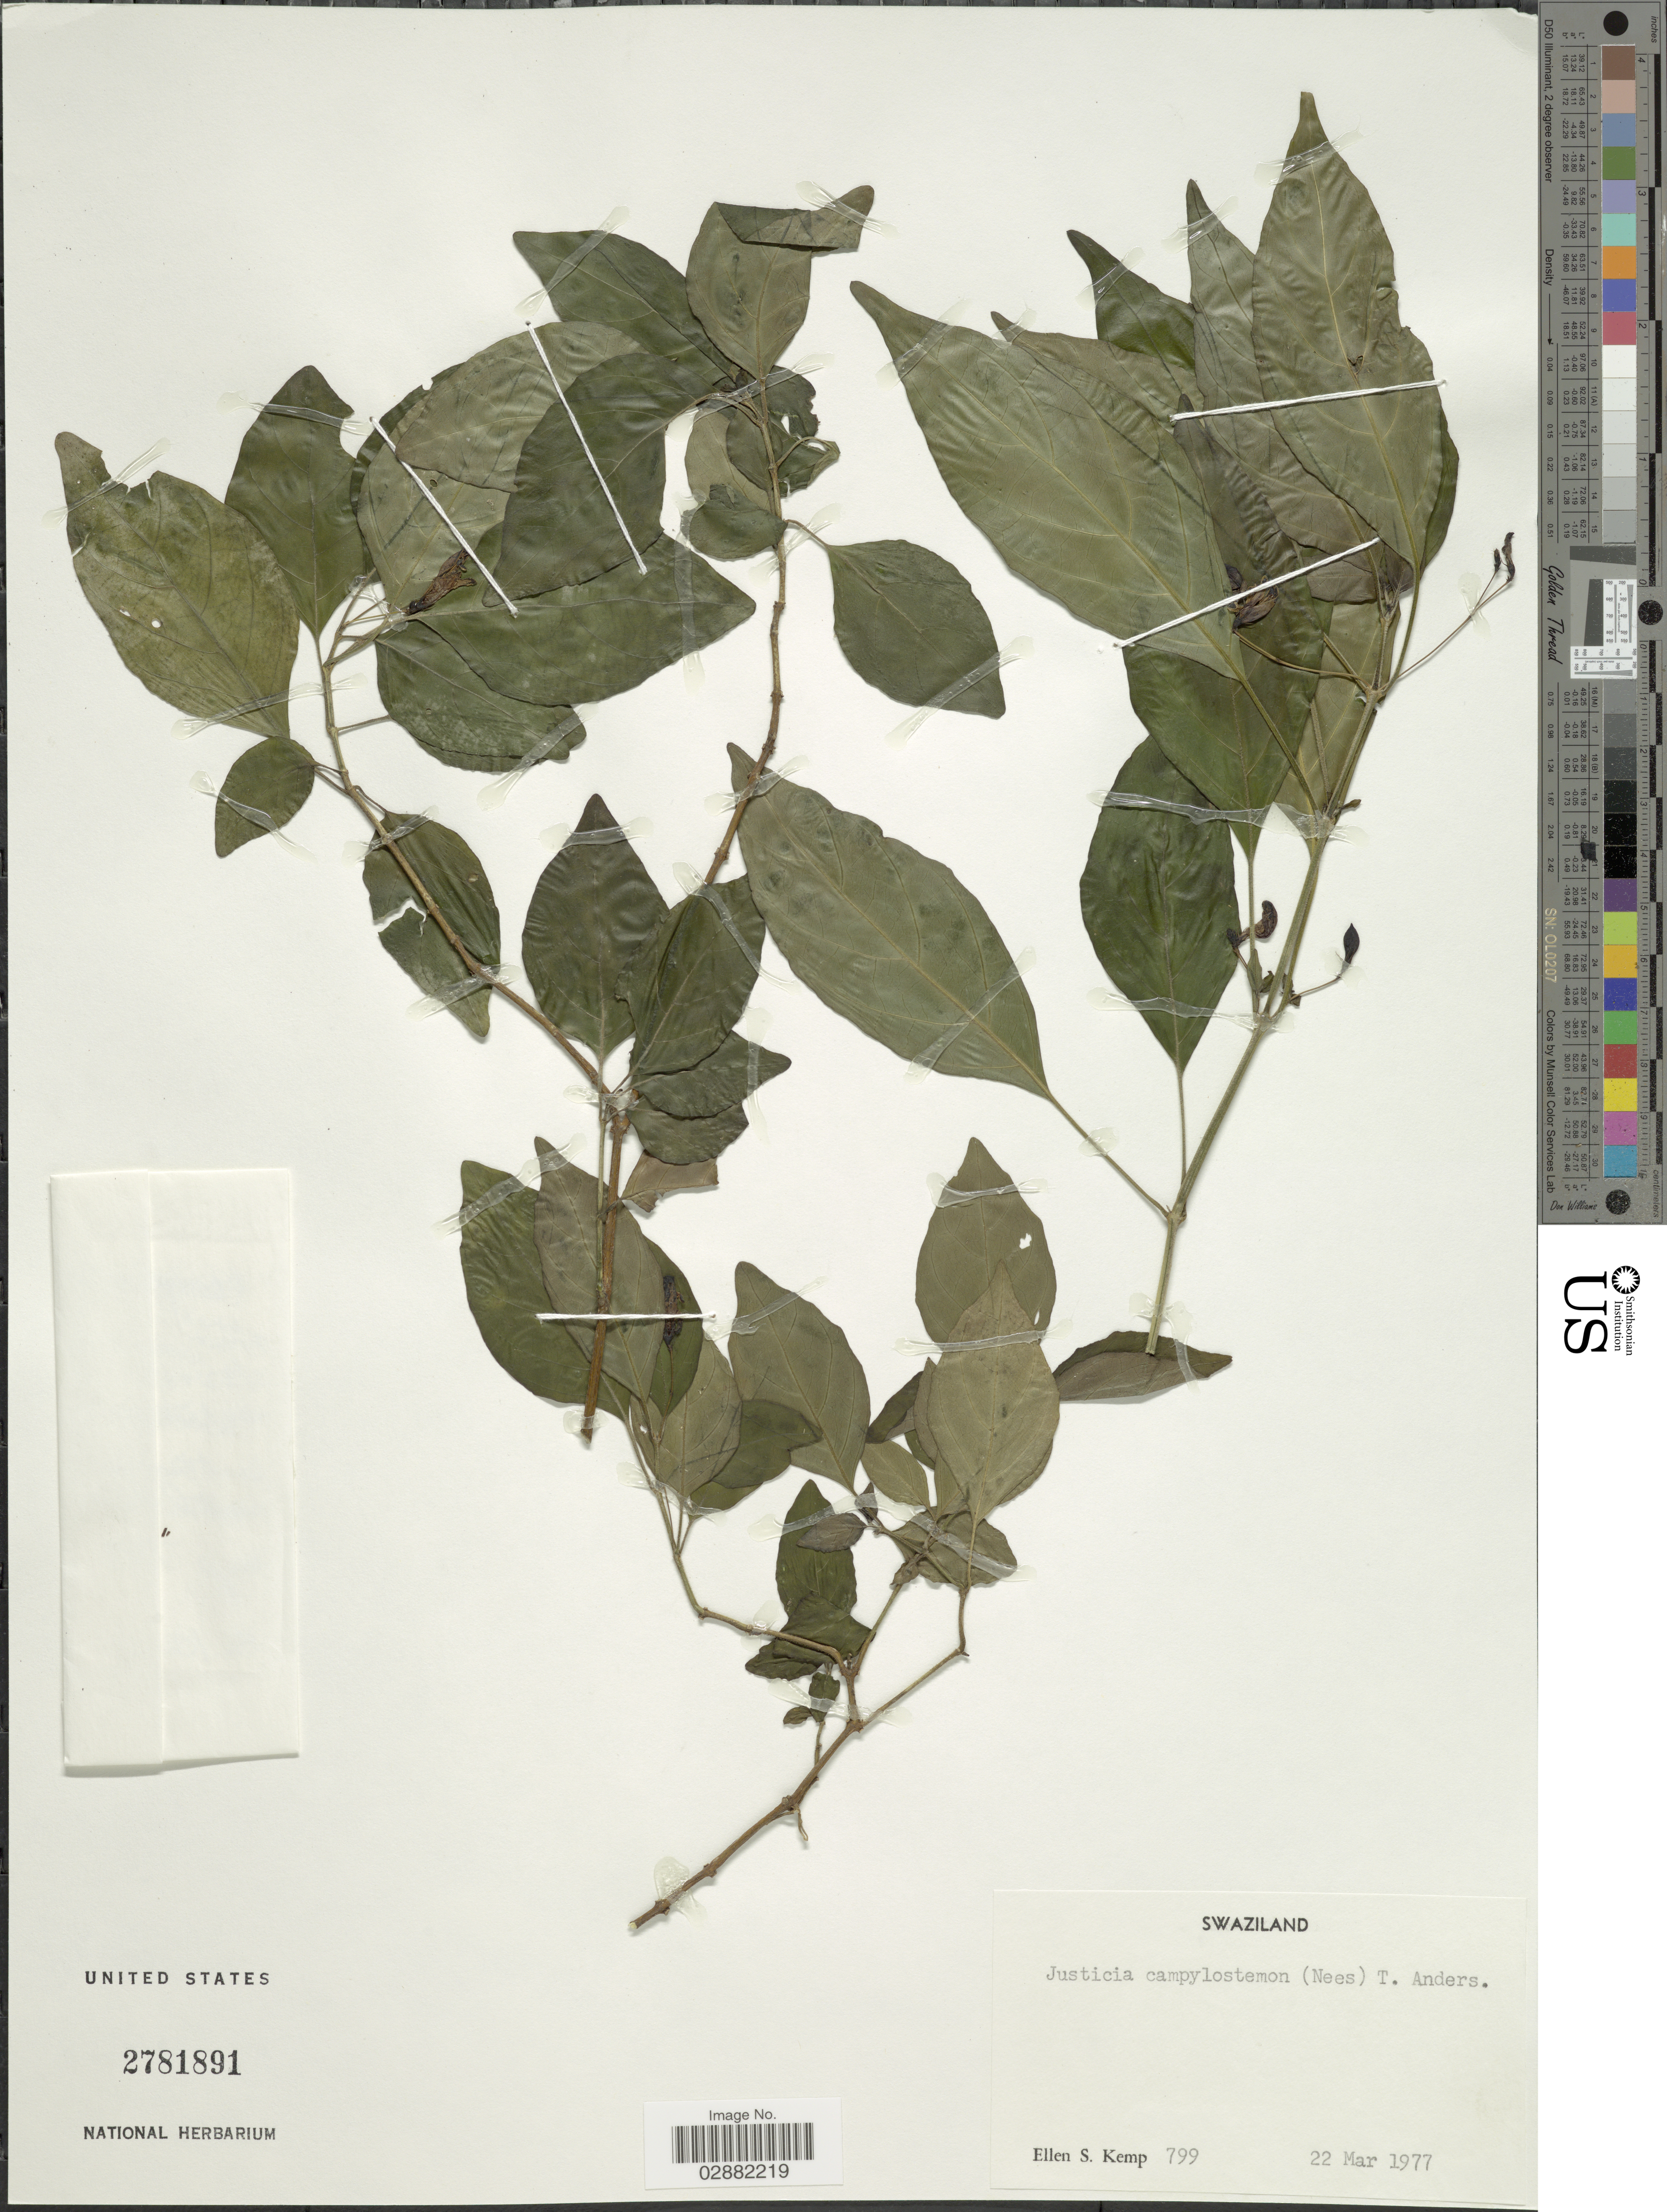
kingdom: Plantae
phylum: Tracheophyta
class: Magnoliopsida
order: Lamiales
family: Acanthaceae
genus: Justicia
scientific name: Justicia campylostemon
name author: T. Anderson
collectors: E. S. Kemp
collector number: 799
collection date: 1977-03-22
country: Eswatini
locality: Swaziland.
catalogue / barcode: US 2781891